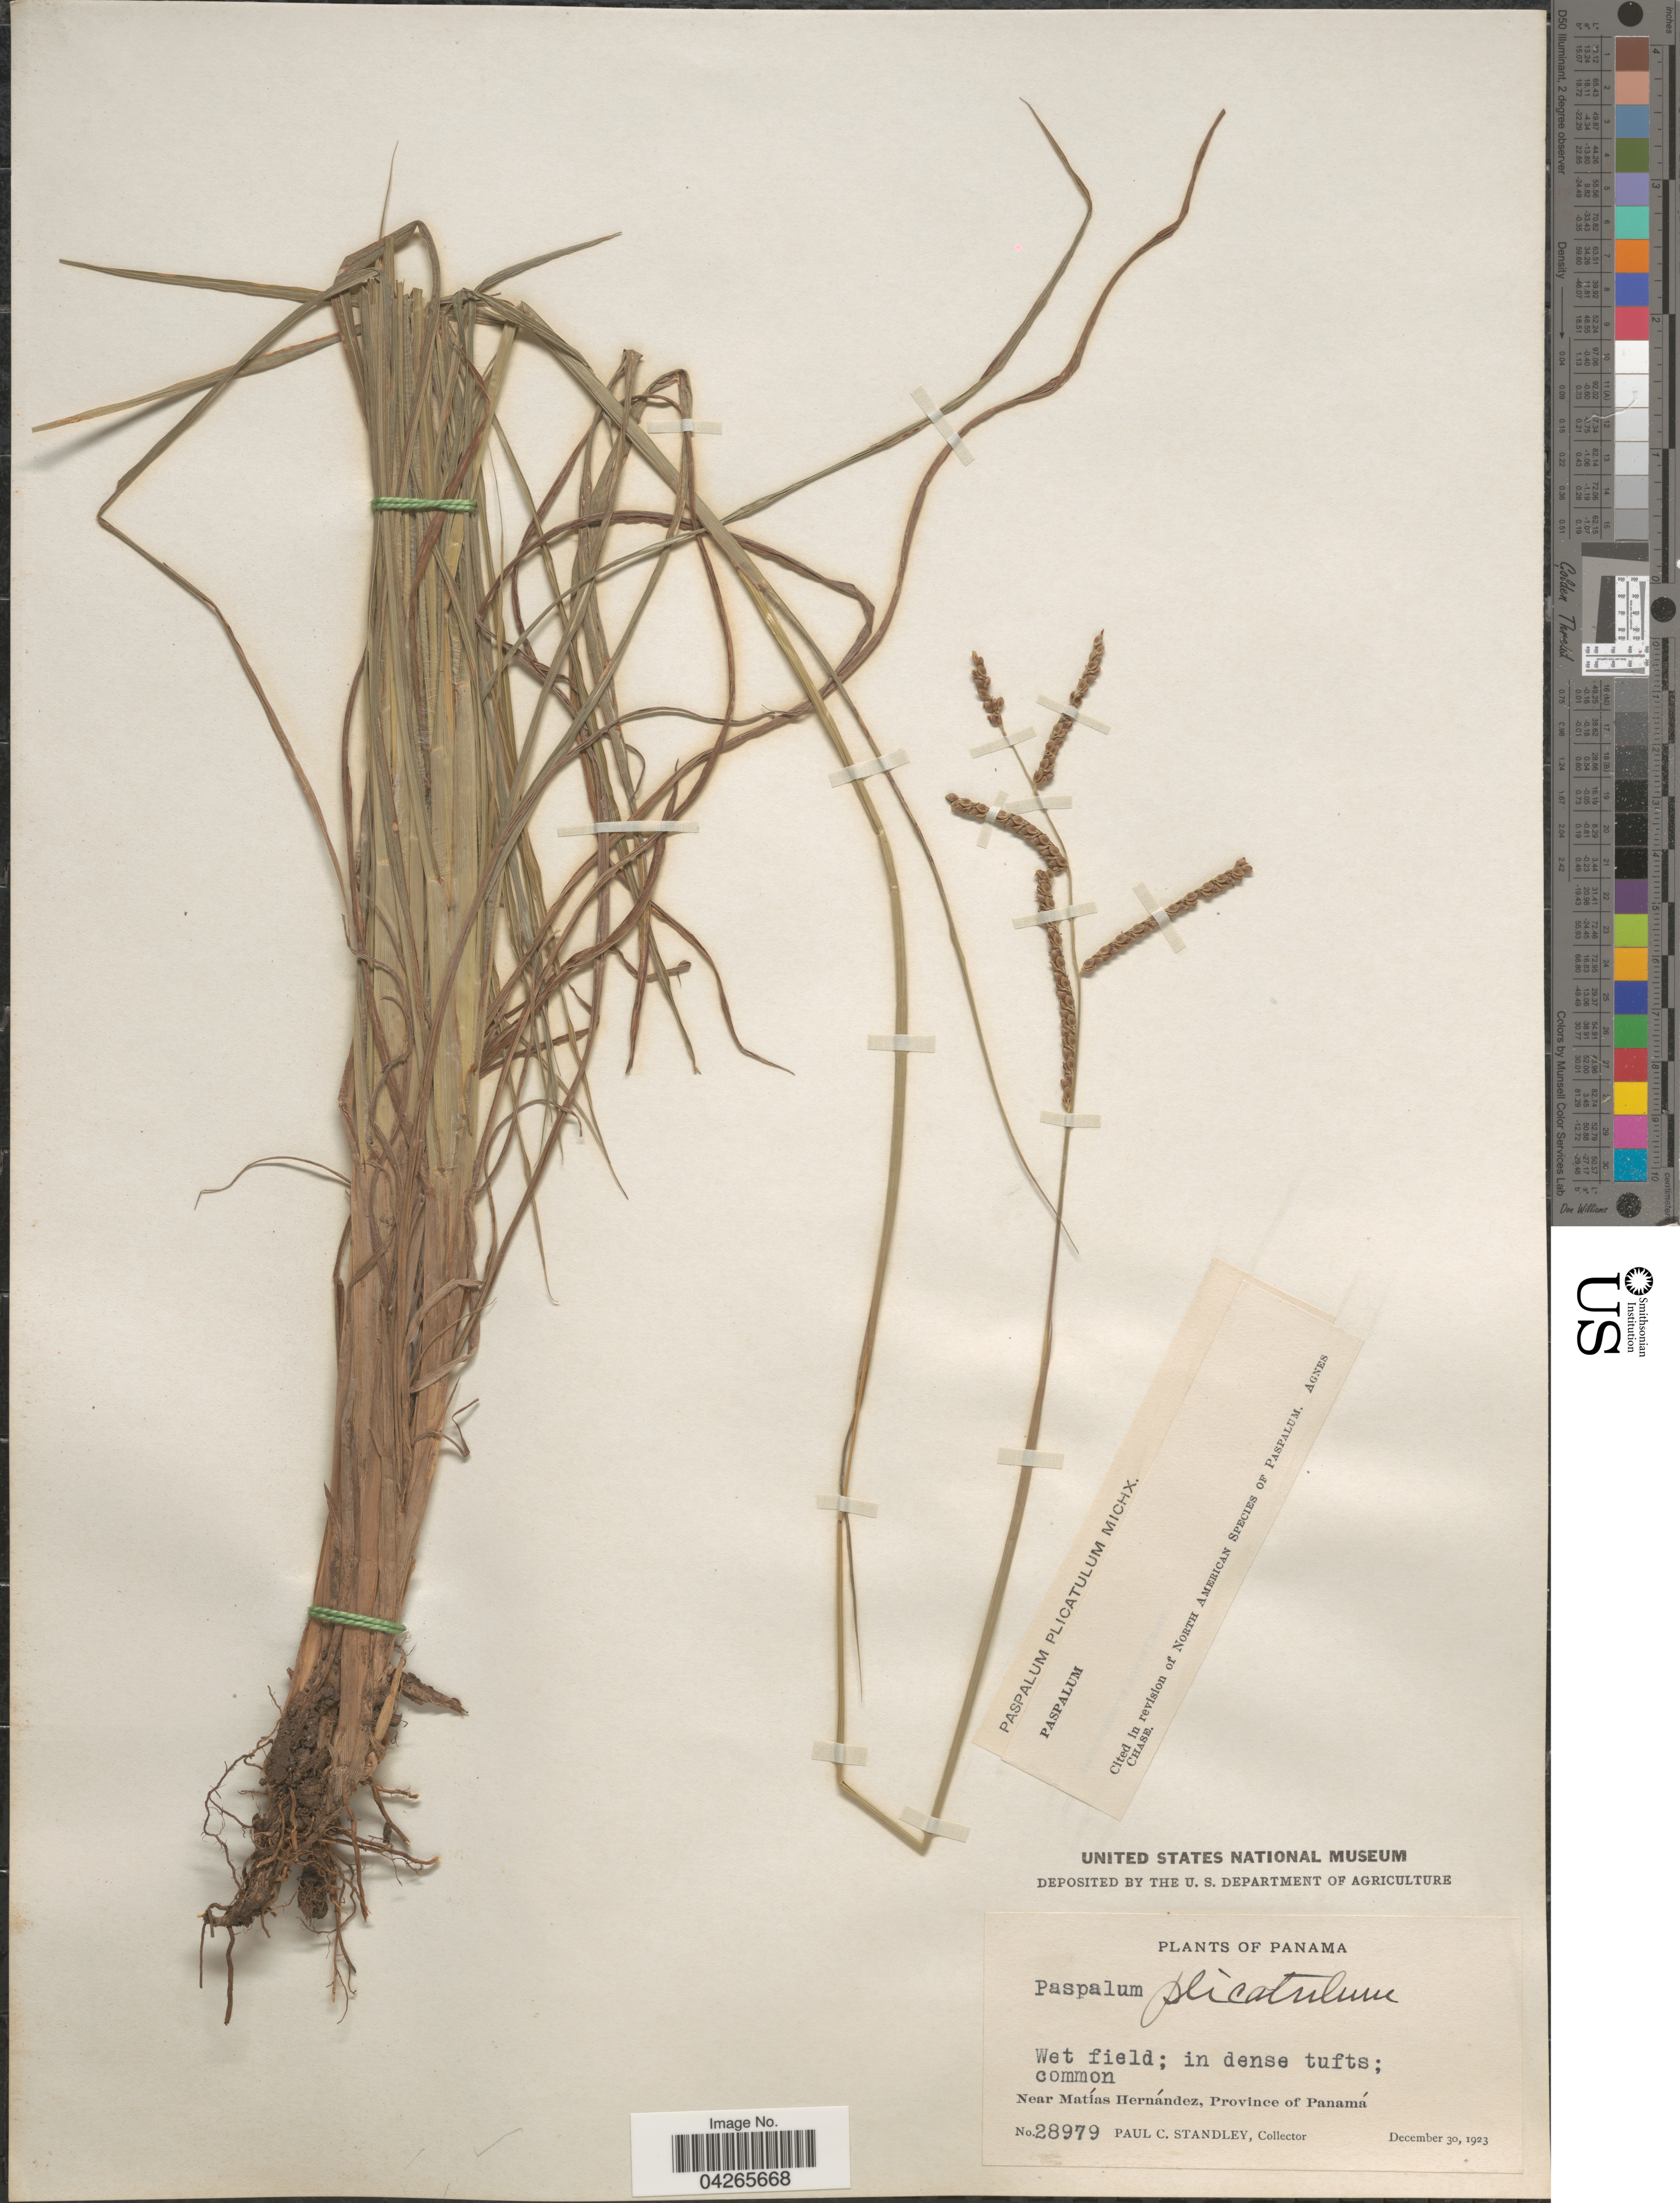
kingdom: Plantae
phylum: Tracheophyta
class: Liliopsida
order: Poales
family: Poaceae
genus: Paspalum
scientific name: Paspalum plicatulum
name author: Michx.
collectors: P. C. Standley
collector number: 28979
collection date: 1923-12-30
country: Panama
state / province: Panamá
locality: Wet field; common. Near Matías Hernández.